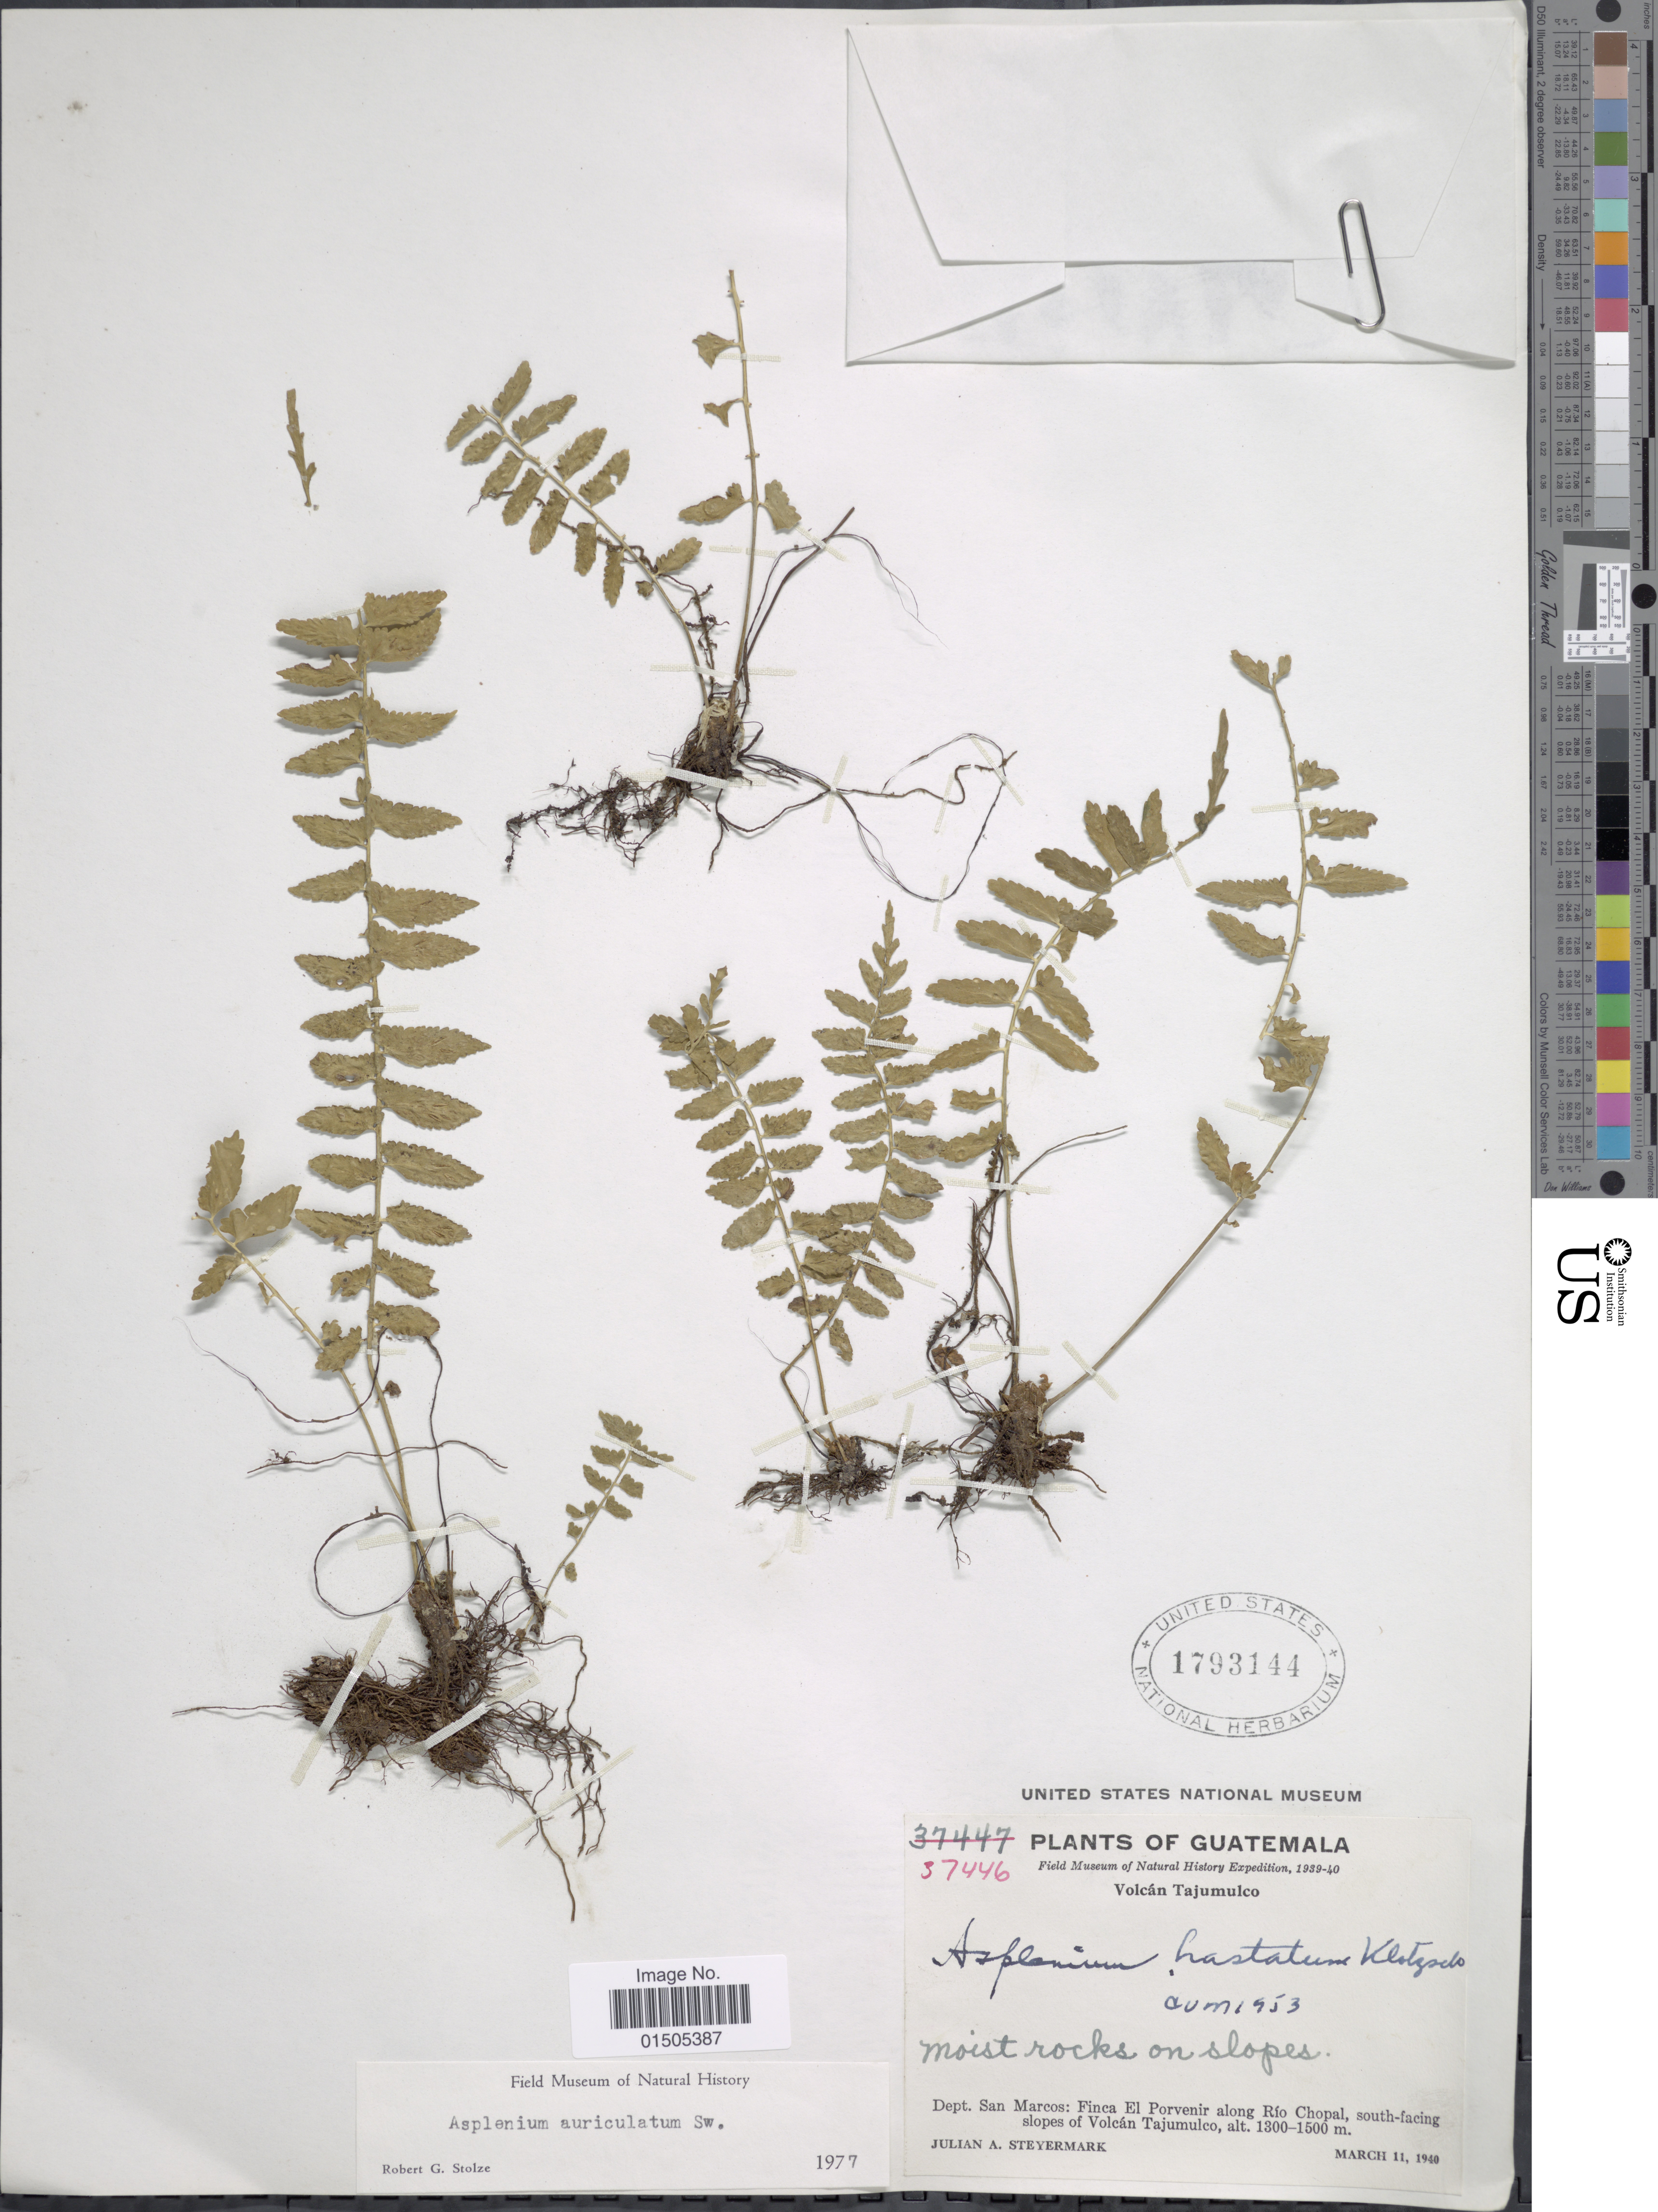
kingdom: Plantae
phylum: Tracheophyta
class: Polypodiopsida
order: Polypodiales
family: Aspleniaceae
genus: Asplenium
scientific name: Asplenium auriculatum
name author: Sw.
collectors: J. Steyermark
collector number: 37446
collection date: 1940-03-11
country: Guatemala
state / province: San Marcos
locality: Finca El Porvenir along Río Chopal, south-facing slopes of Volcán Tajumulco.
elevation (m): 1300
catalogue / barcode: US 1793144